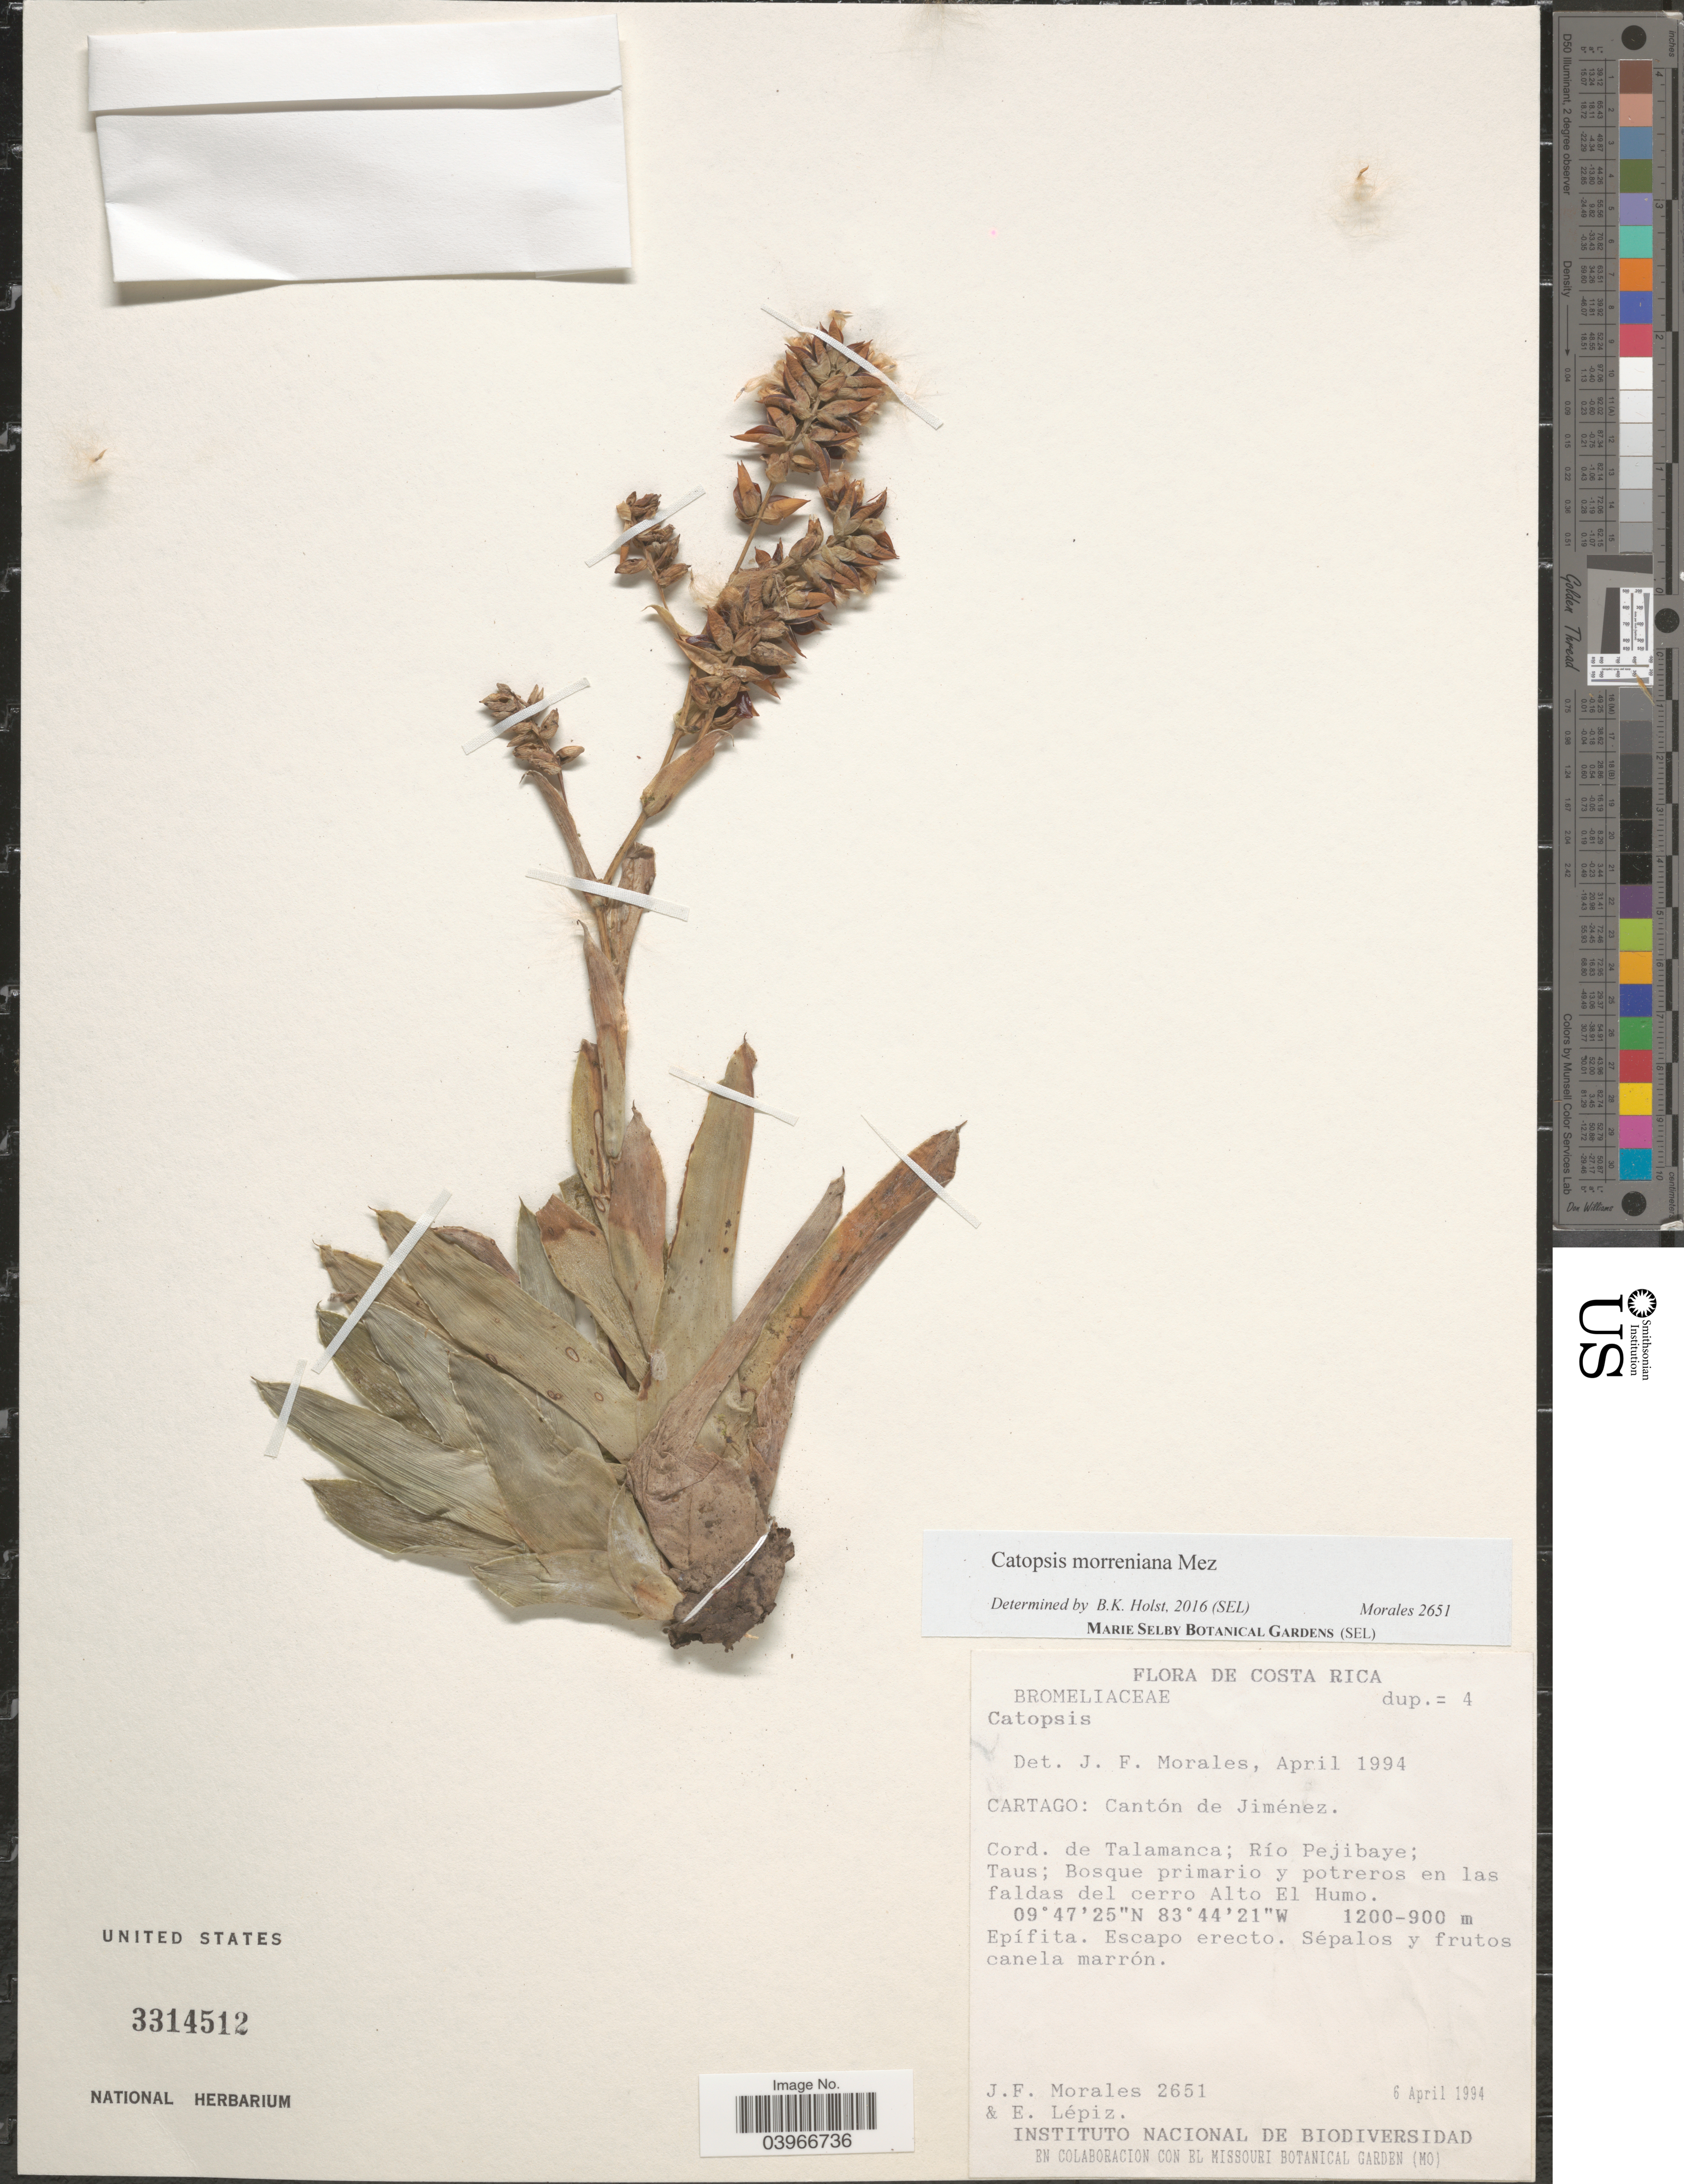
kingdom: Plantae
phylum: Tracheophyta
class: Liliopsida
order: Poales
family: Bromeliaceae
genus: Catopsis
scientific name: Catopsis morreniana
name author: Mez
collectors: J. Morales & E. Lépiz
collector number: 2651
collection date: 1994-04-06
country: Costa Rica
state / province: Cartago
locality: Cantón de Jiménez. Cord. de Talamanca; Río Pejibaye; Taus; Bosque primario y potreros en las faldas del cerro Alto El Humo.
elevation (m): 900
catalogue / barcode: US 3314512